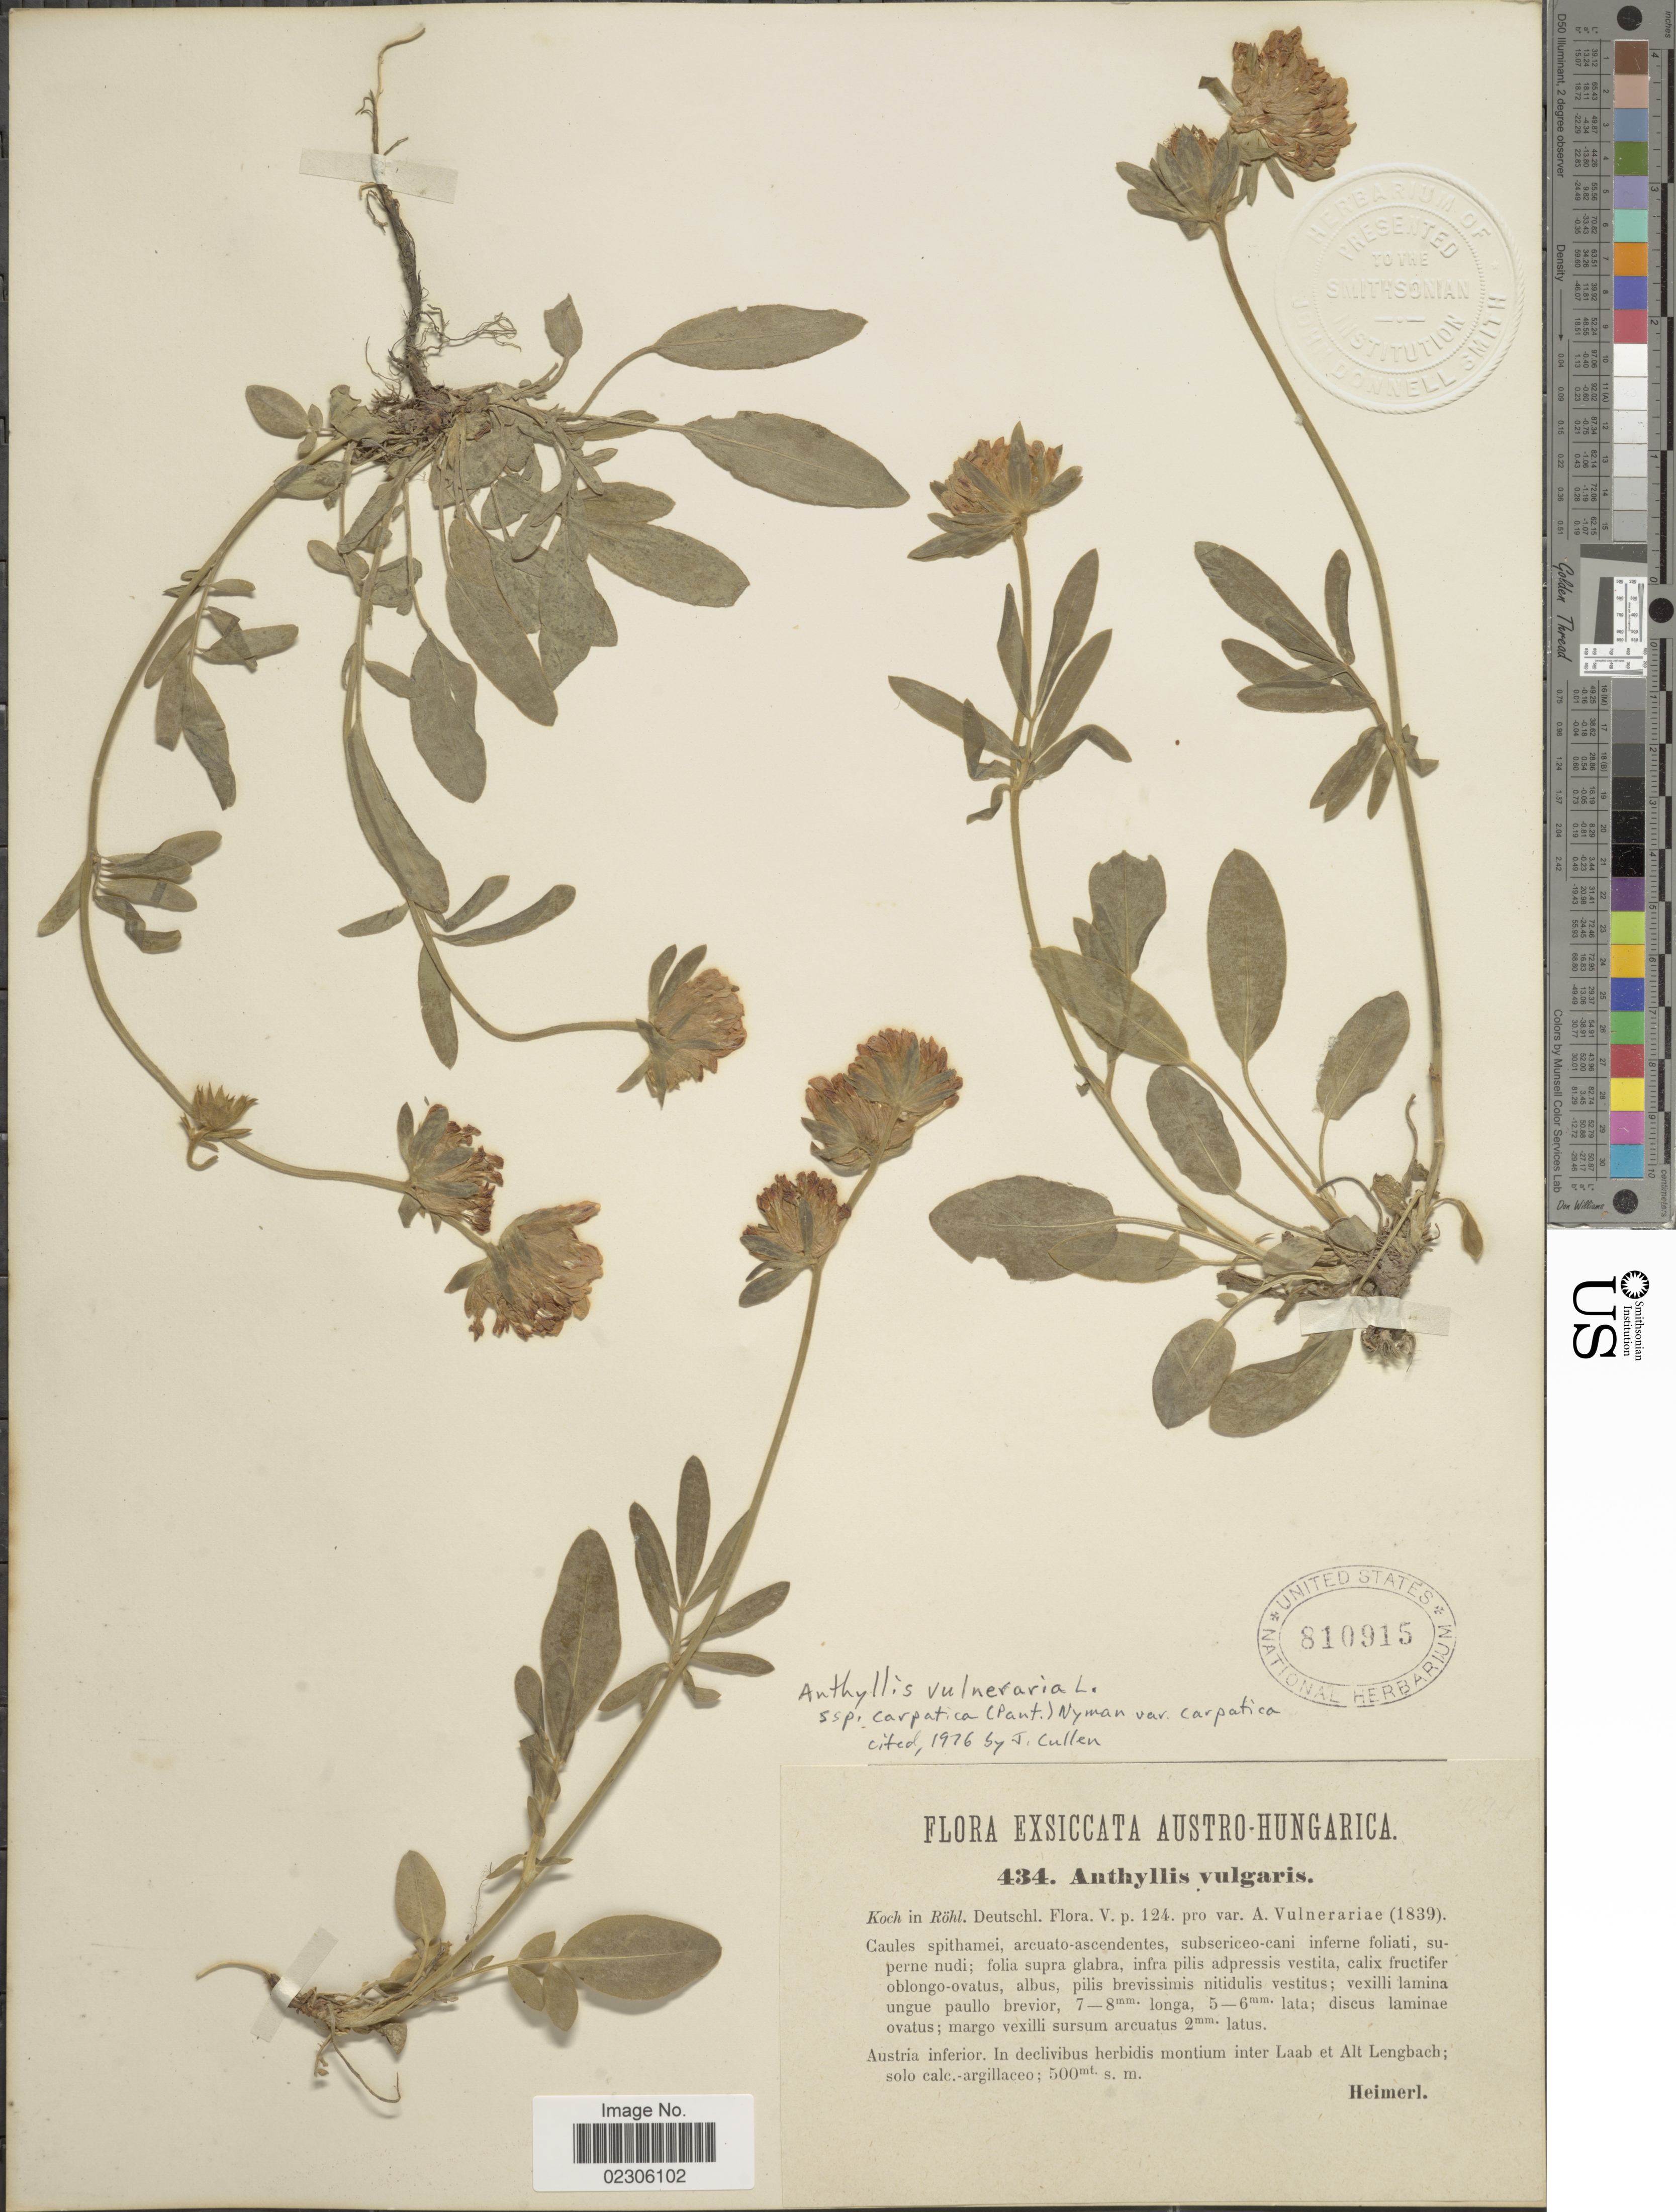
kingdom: Plantae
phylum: Tracheophyta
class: Magnoliopsida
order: Fabales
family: Fabaceae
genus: Anthyllis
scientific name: Anthyllis vulneraria subsp. carpatica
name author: Nyman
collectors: Heimerl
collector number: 434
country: Austria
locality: Austria inferior, In declivibus herbidis montium inter Laab et Alt Lengbach solo cale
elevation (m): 500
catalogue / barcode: US 810915